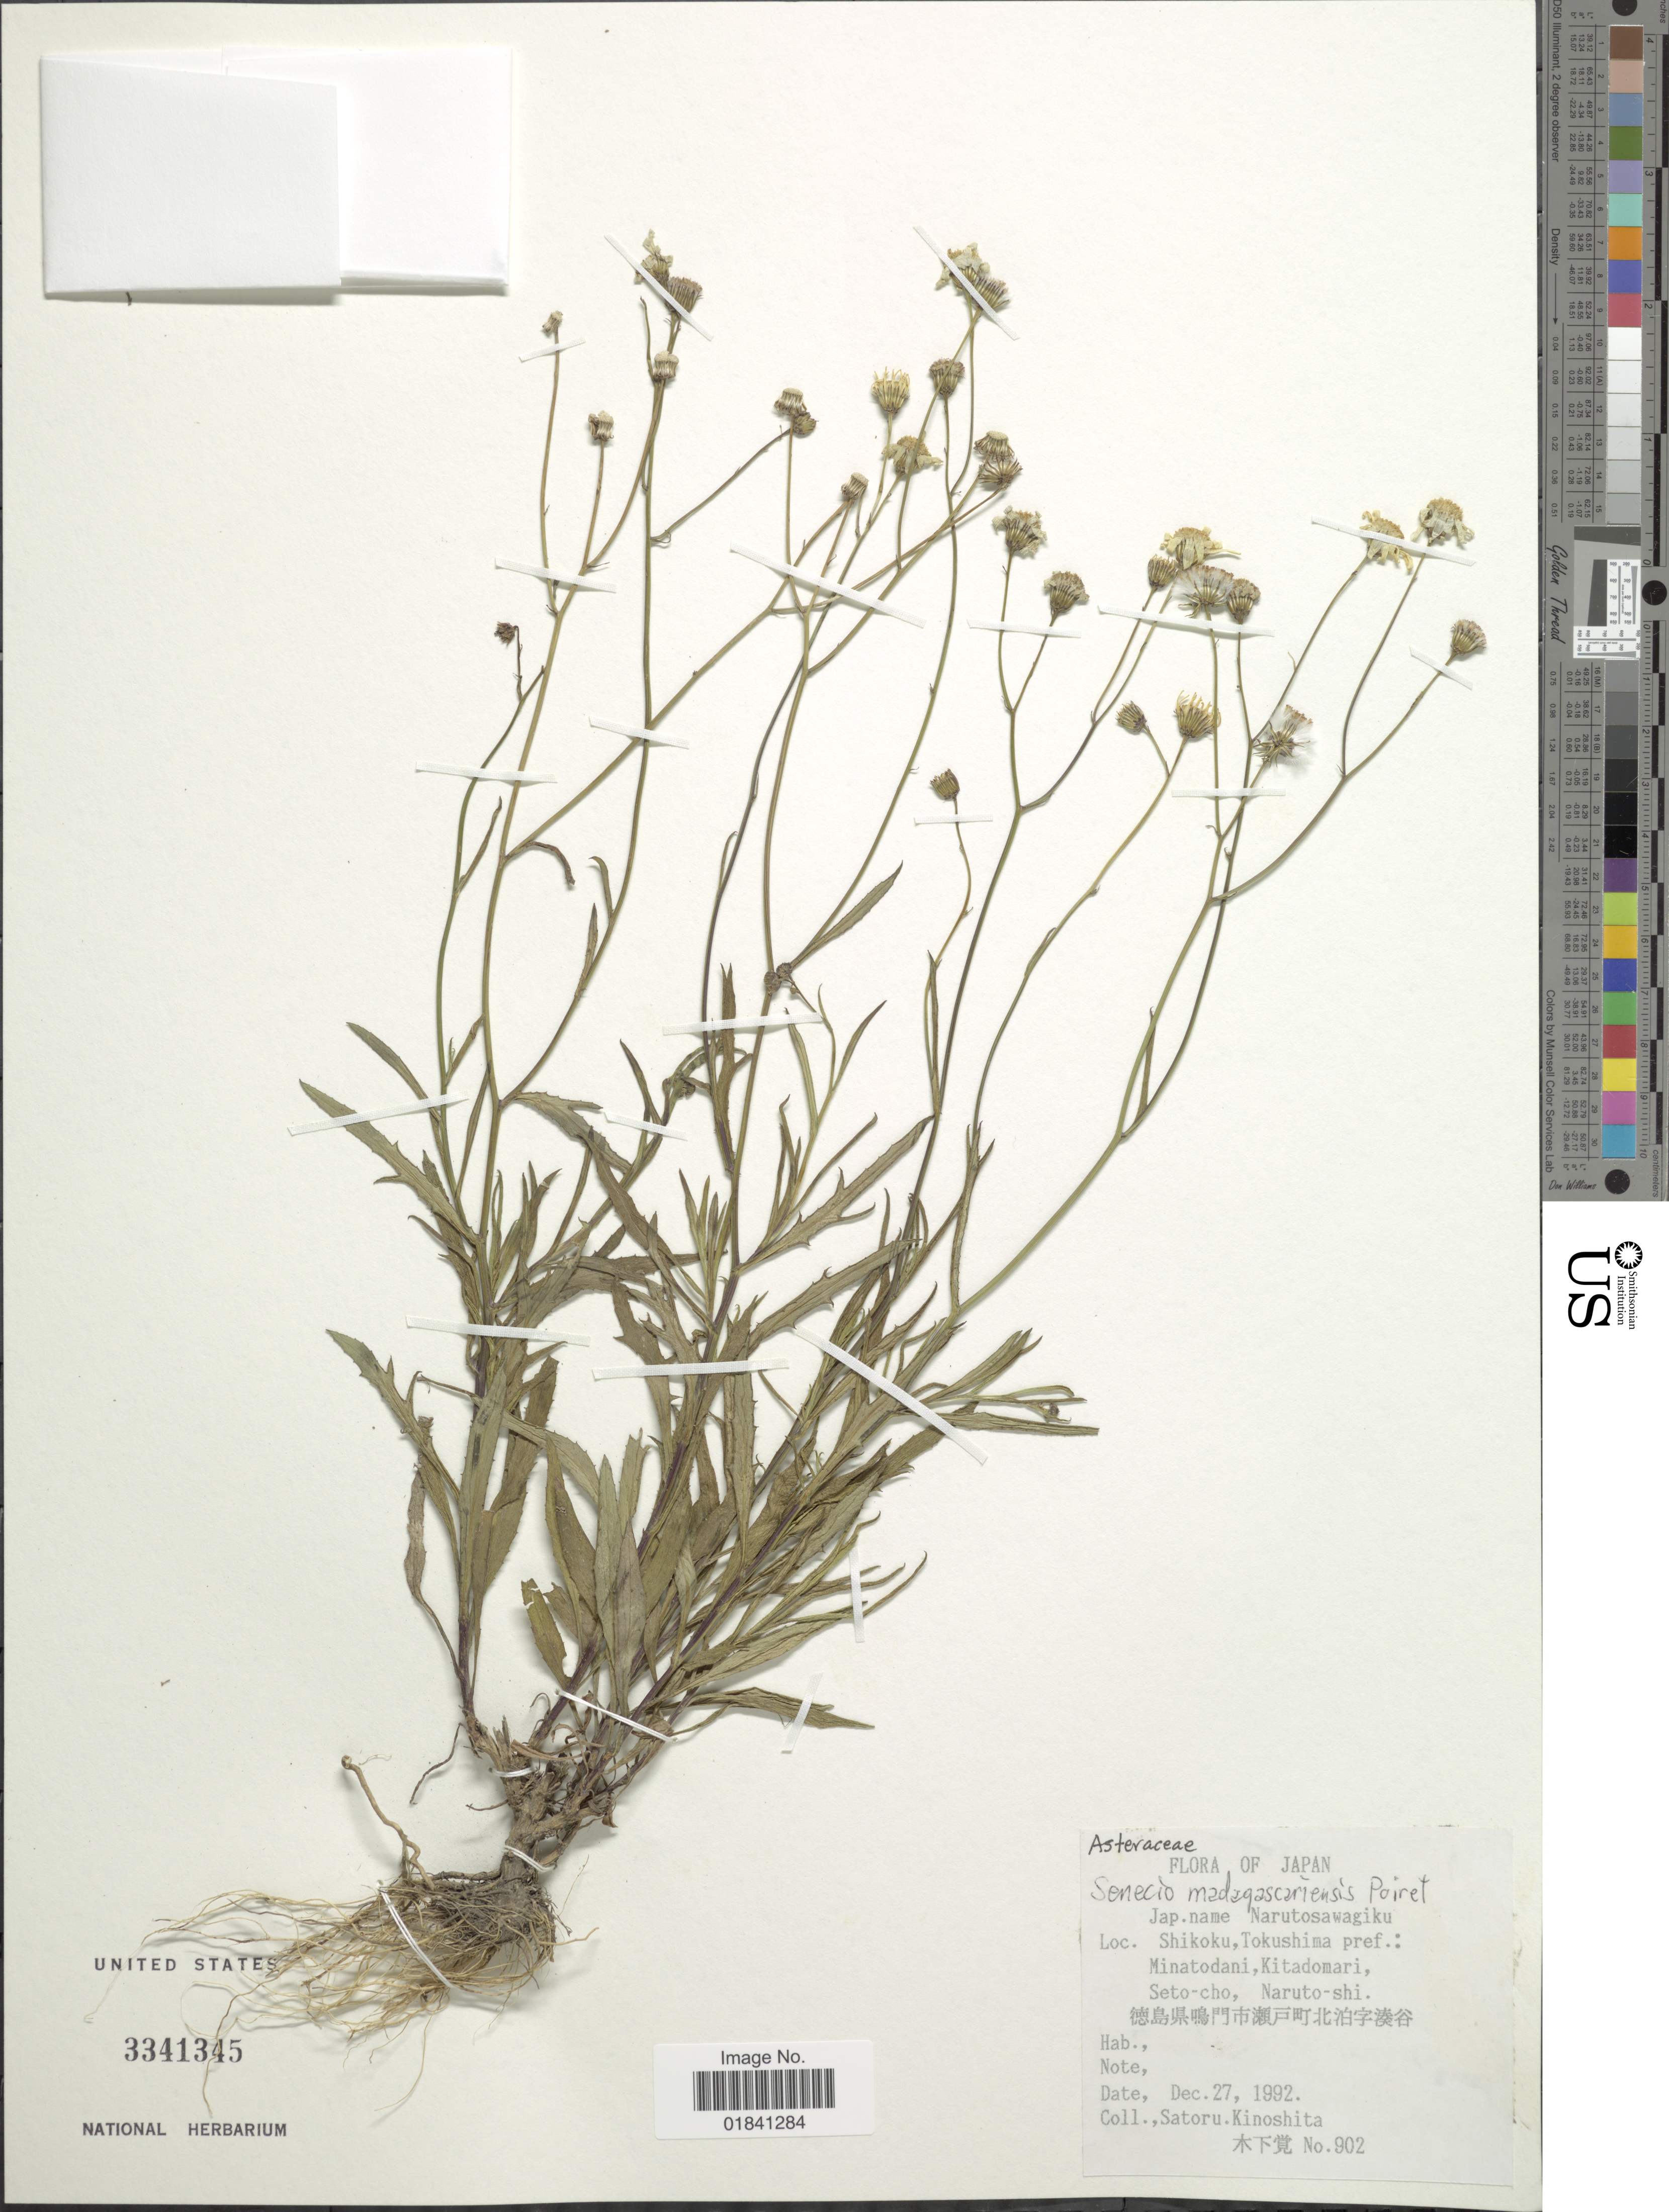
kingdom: Plantae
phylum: Tracheophyta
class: Magnoliopsida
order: Asterales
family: Asteraceae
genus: Senecio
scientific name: Senecio madagascariensis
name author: Poir.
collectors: S. Kinoshita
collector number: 902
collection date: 1992-12-27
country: Japan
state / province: Tokusima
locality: Shikoku, Tokushima pref.: Minatodani, Kitadomari, Seto-cho, Naruto-shi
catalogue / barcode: US 3341345